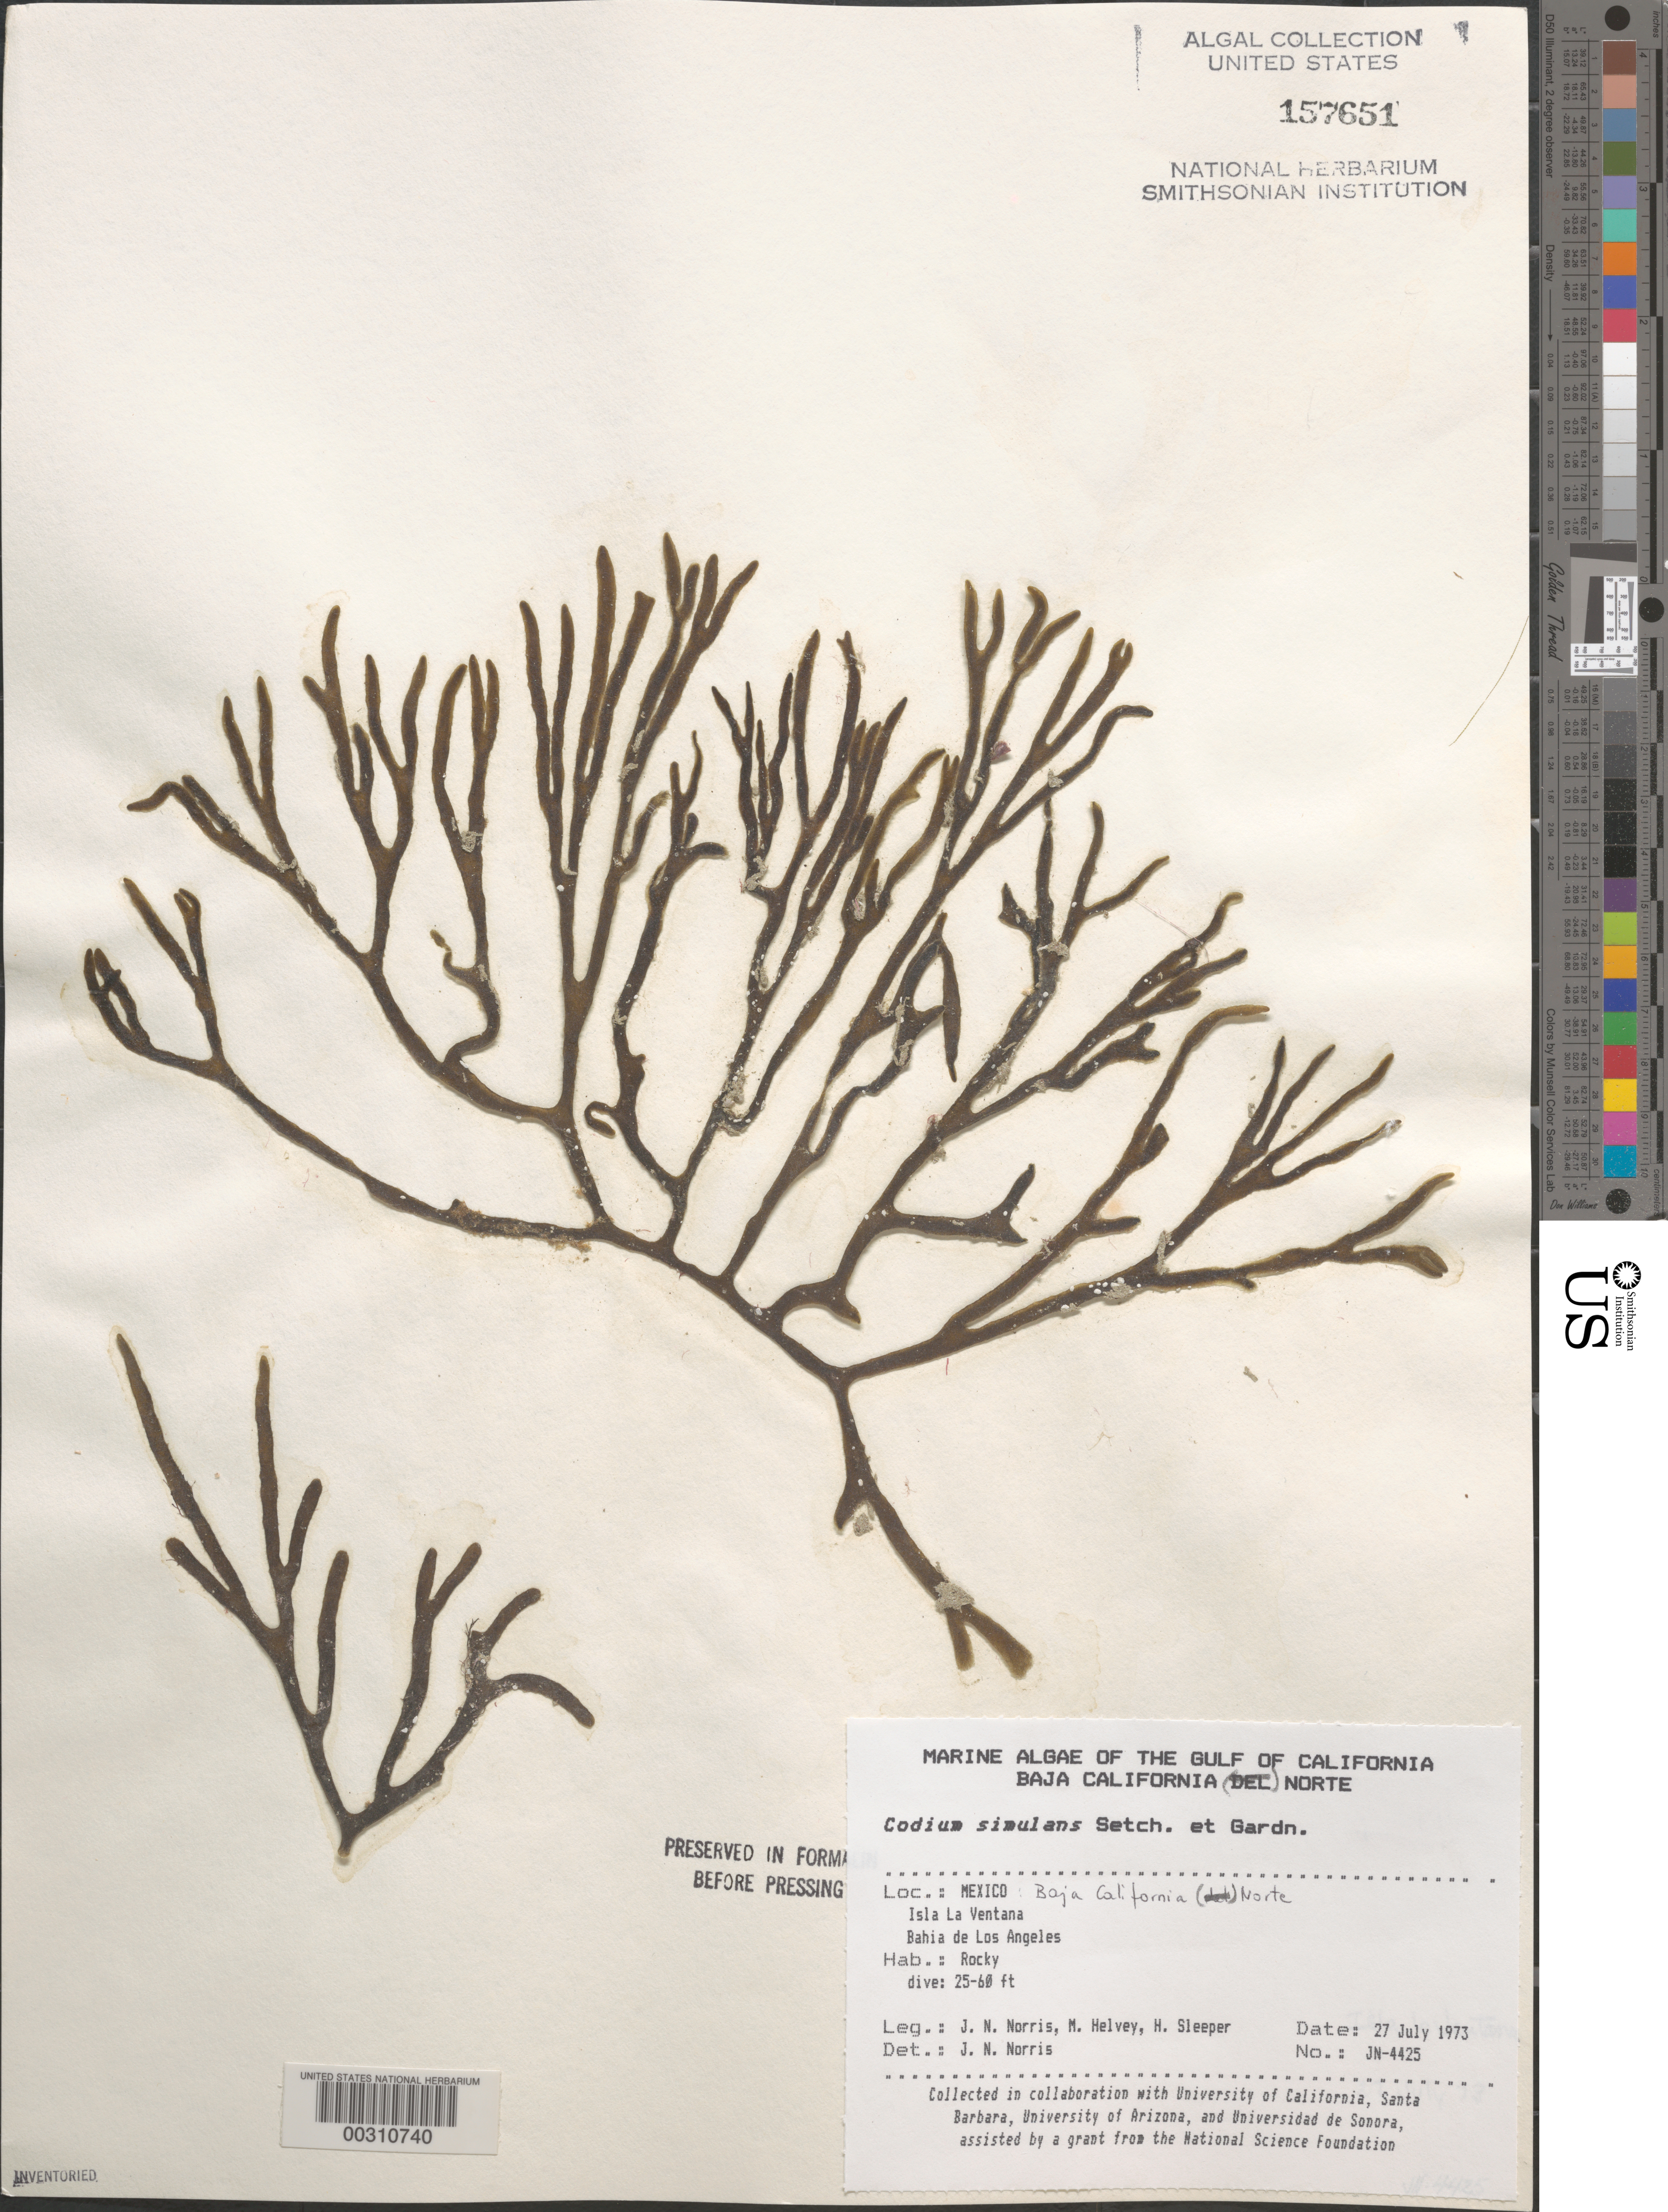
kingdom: Plantae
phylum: Chlorophyta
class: Ulvophyceae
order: Bryopsidales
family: Codiaceae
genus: Codium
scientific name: Codium simulans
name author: Setch. & N.L. Gardner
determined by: Norris, James N.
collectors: J. N. Norris, M. Helvey & H. Sleeper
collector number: JN-4425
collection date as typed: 27 Jul 1973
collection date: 1973-07-27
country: Mexico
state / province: Baja California Norte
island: Isla la Ventana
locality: Bahia de Los Angeles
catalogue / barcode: US 157651